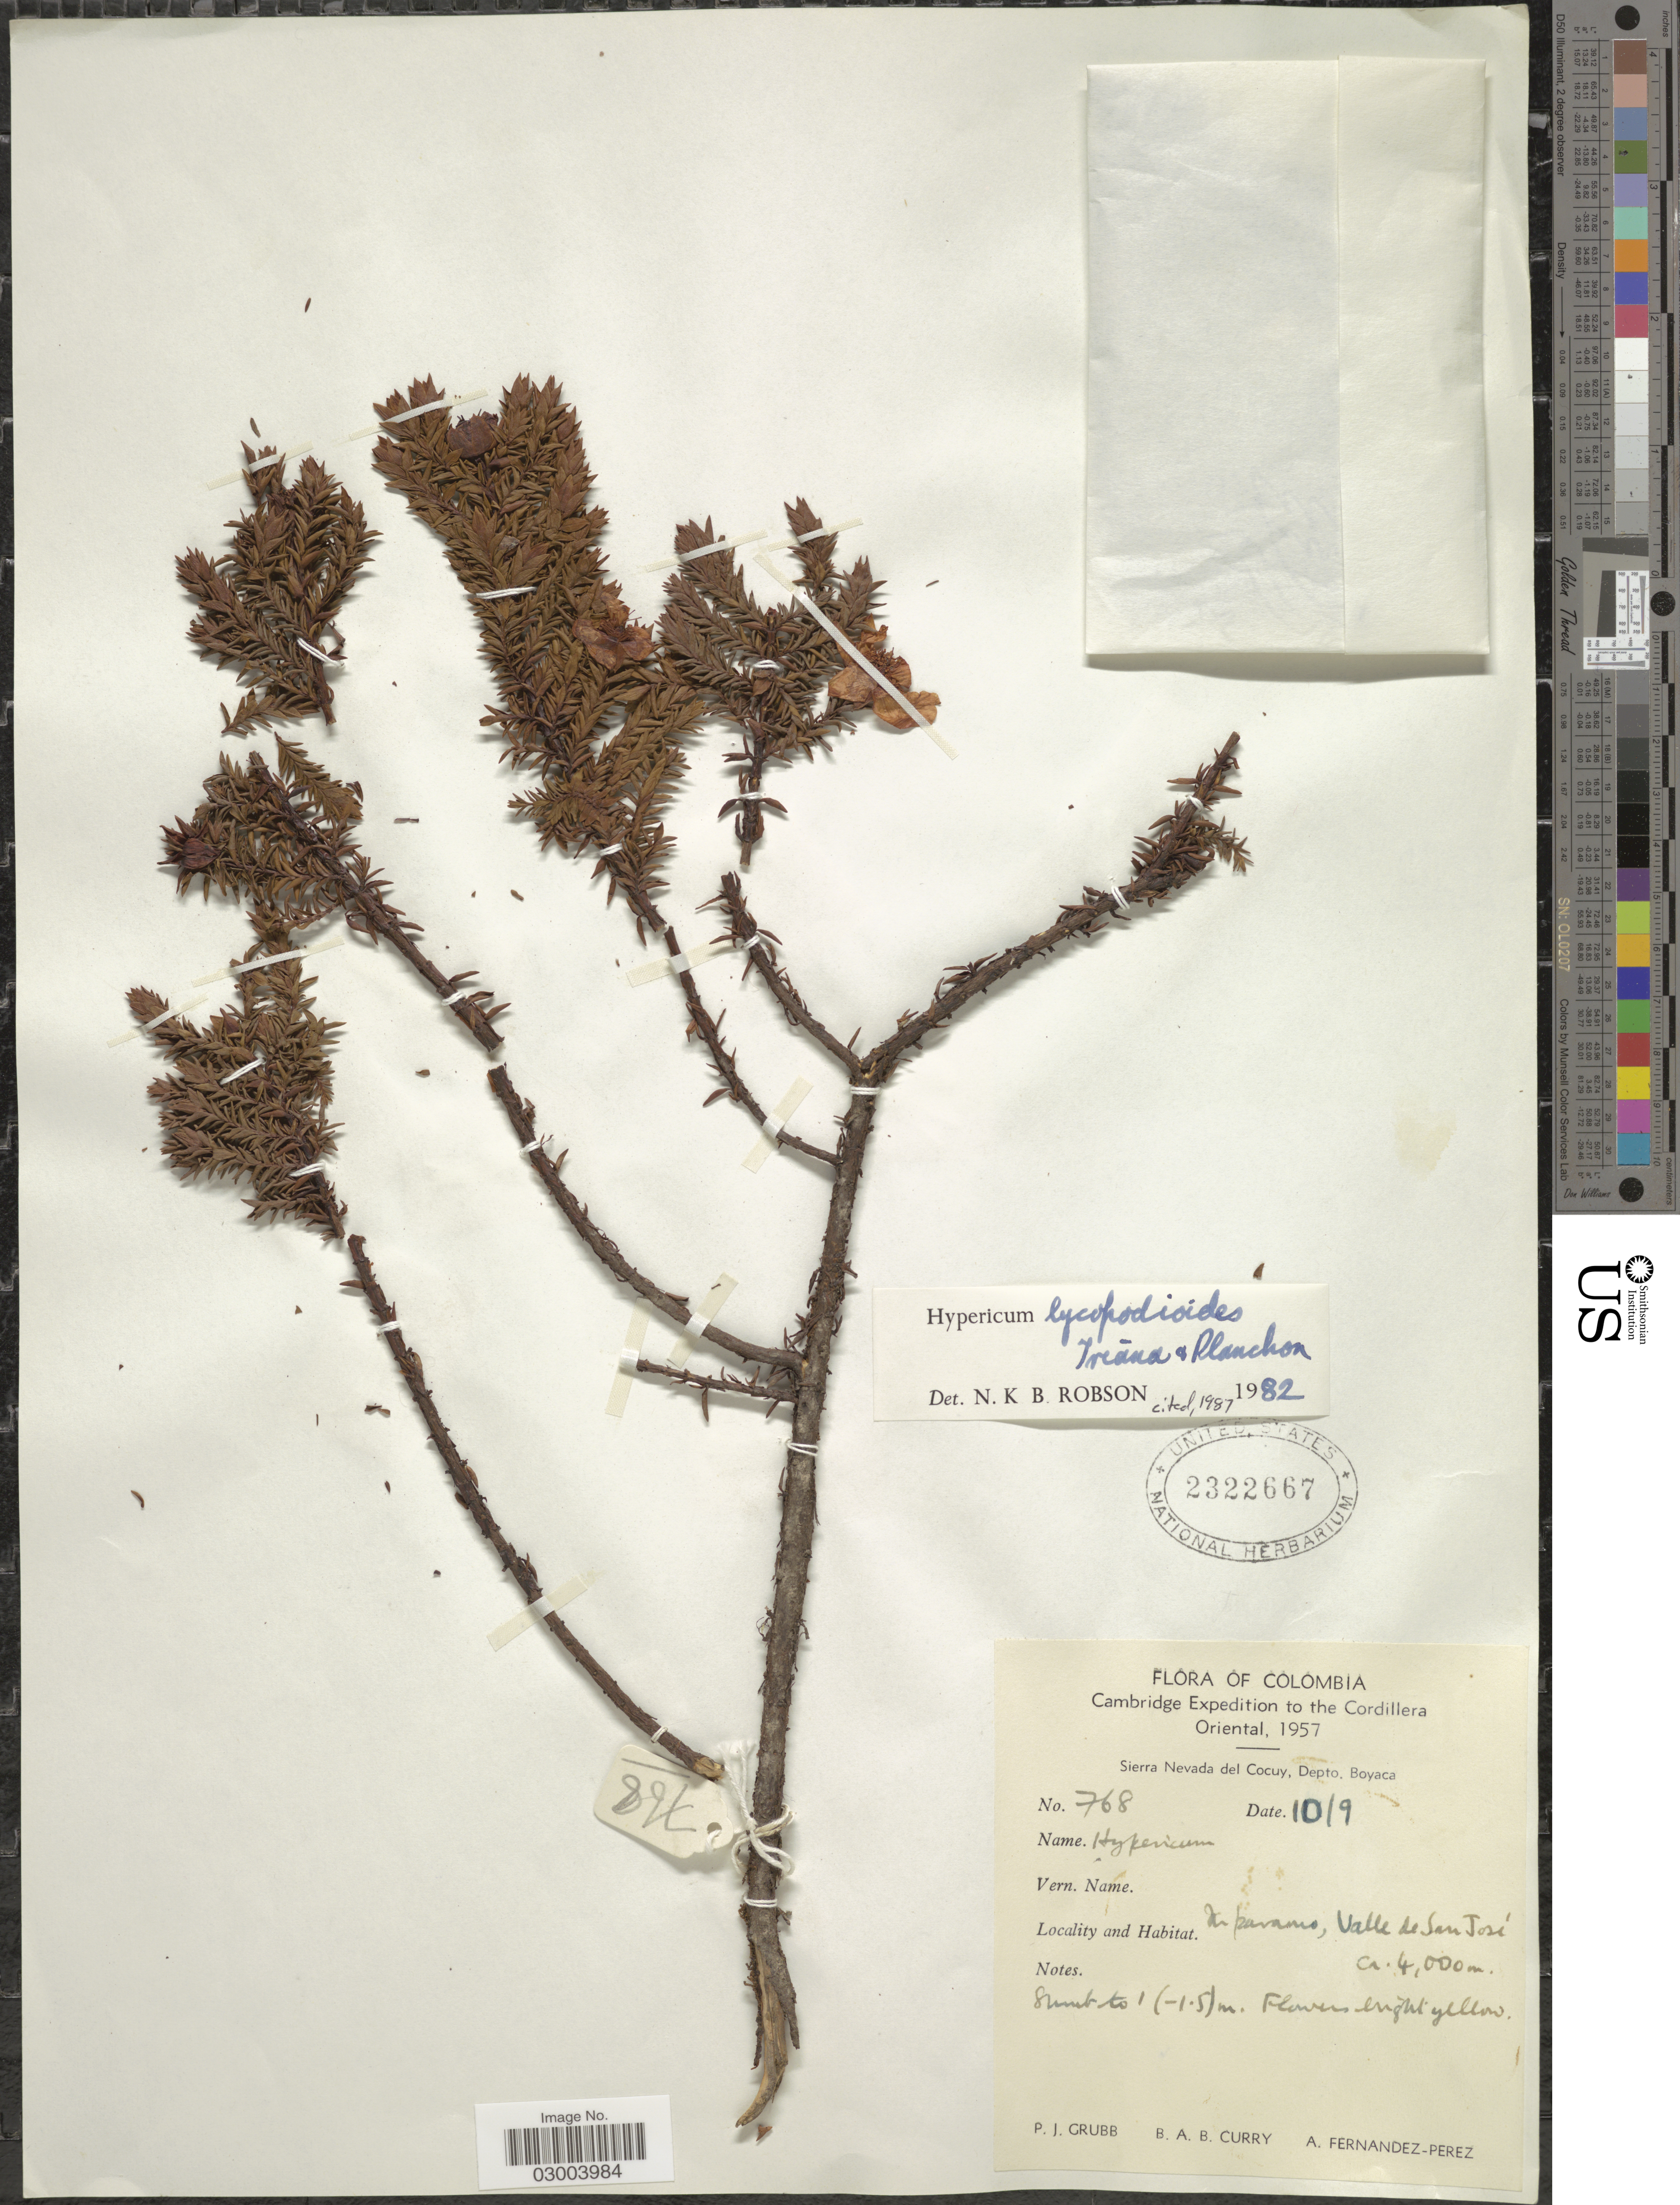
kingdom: Plantae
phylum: Tracheophyta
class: Magnoliopsida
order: Malpighiales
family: Hypericaceae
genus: Hypericum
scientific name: Hypericum lycopodioides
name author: Triana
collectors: P. J. Grubb, B. A. B. Curry & A. Fernández-Pérez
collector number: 768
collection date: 1957-09-10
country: Colombia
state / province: Boyacá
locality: Cordillera Oriental, Sierra Nevada del Cocuym Depto. Boyaca, in paramos, Valle de San José.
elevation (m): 4000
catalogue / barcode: US 2322667